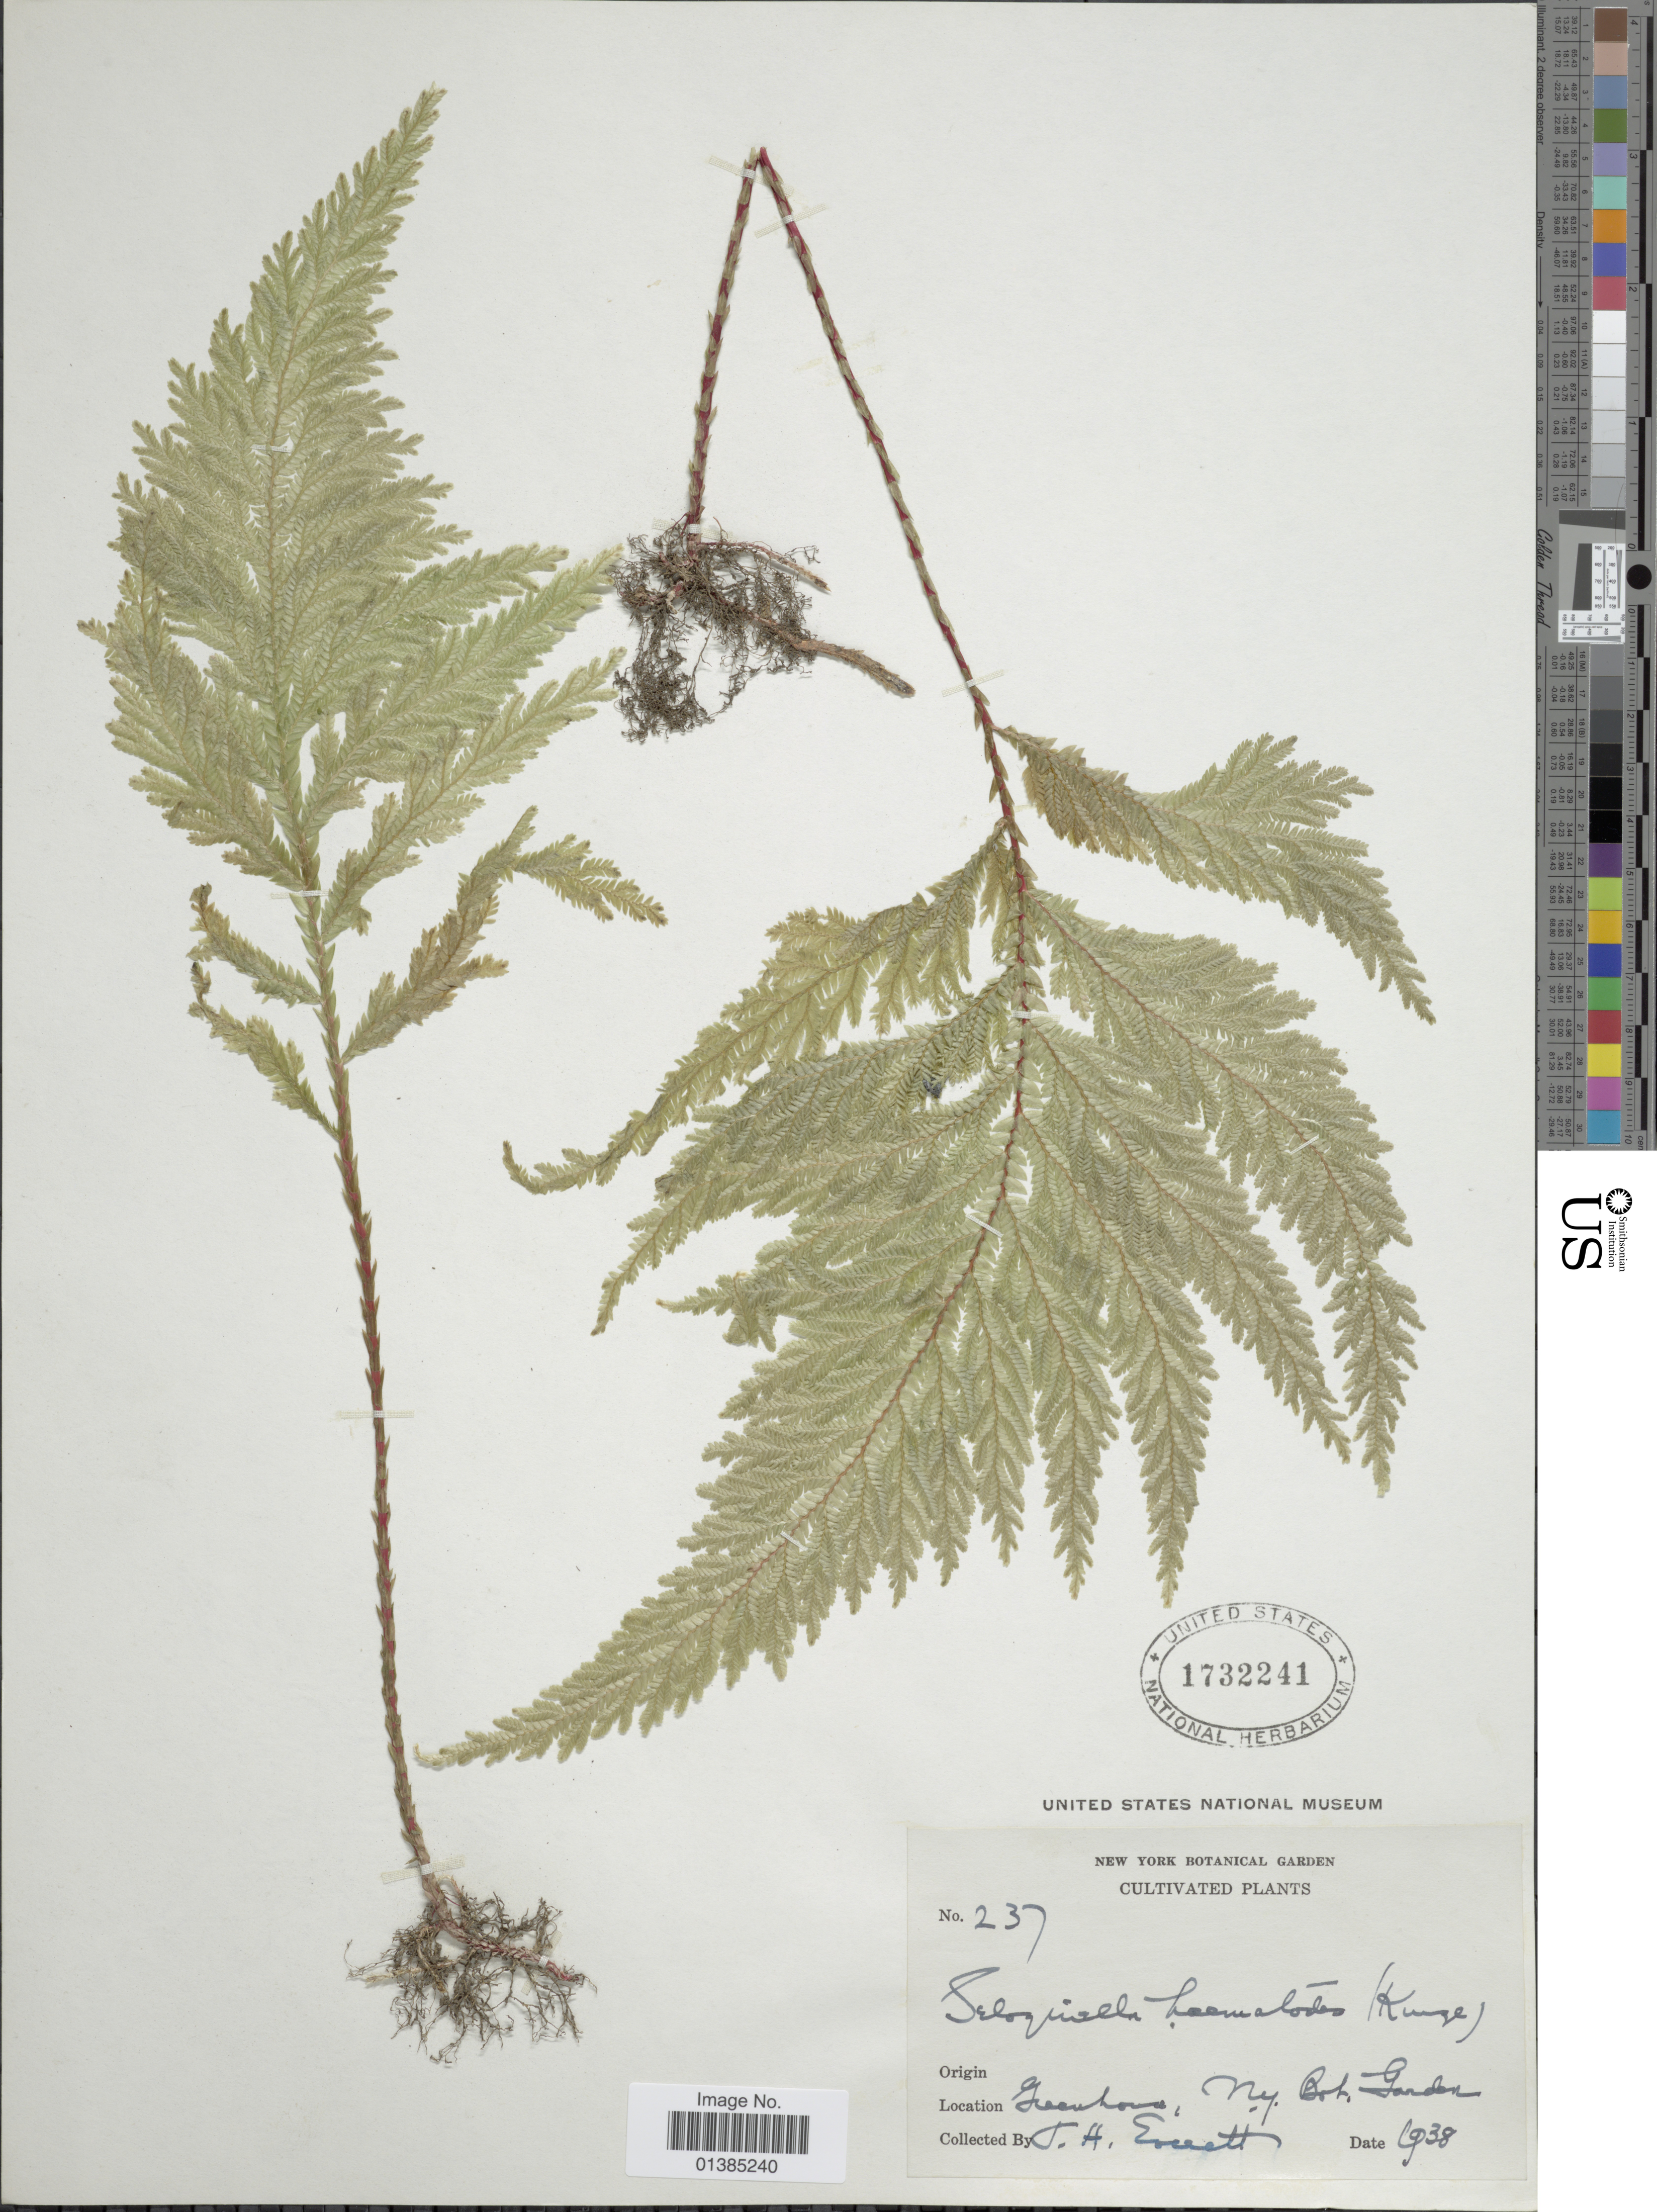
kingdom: Plantae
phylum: Tracheophyta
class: Lycopodiopsida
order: Selaginellales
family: Selaginellaceae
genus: Selaginella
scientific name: Selaginella haematodes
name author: (Kunze) Spring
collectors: H. Everett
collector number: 237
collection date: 1938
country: United States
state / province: New York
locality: Greenhouse, N.Y. Bot. Gardens.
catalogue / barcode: US 1732241